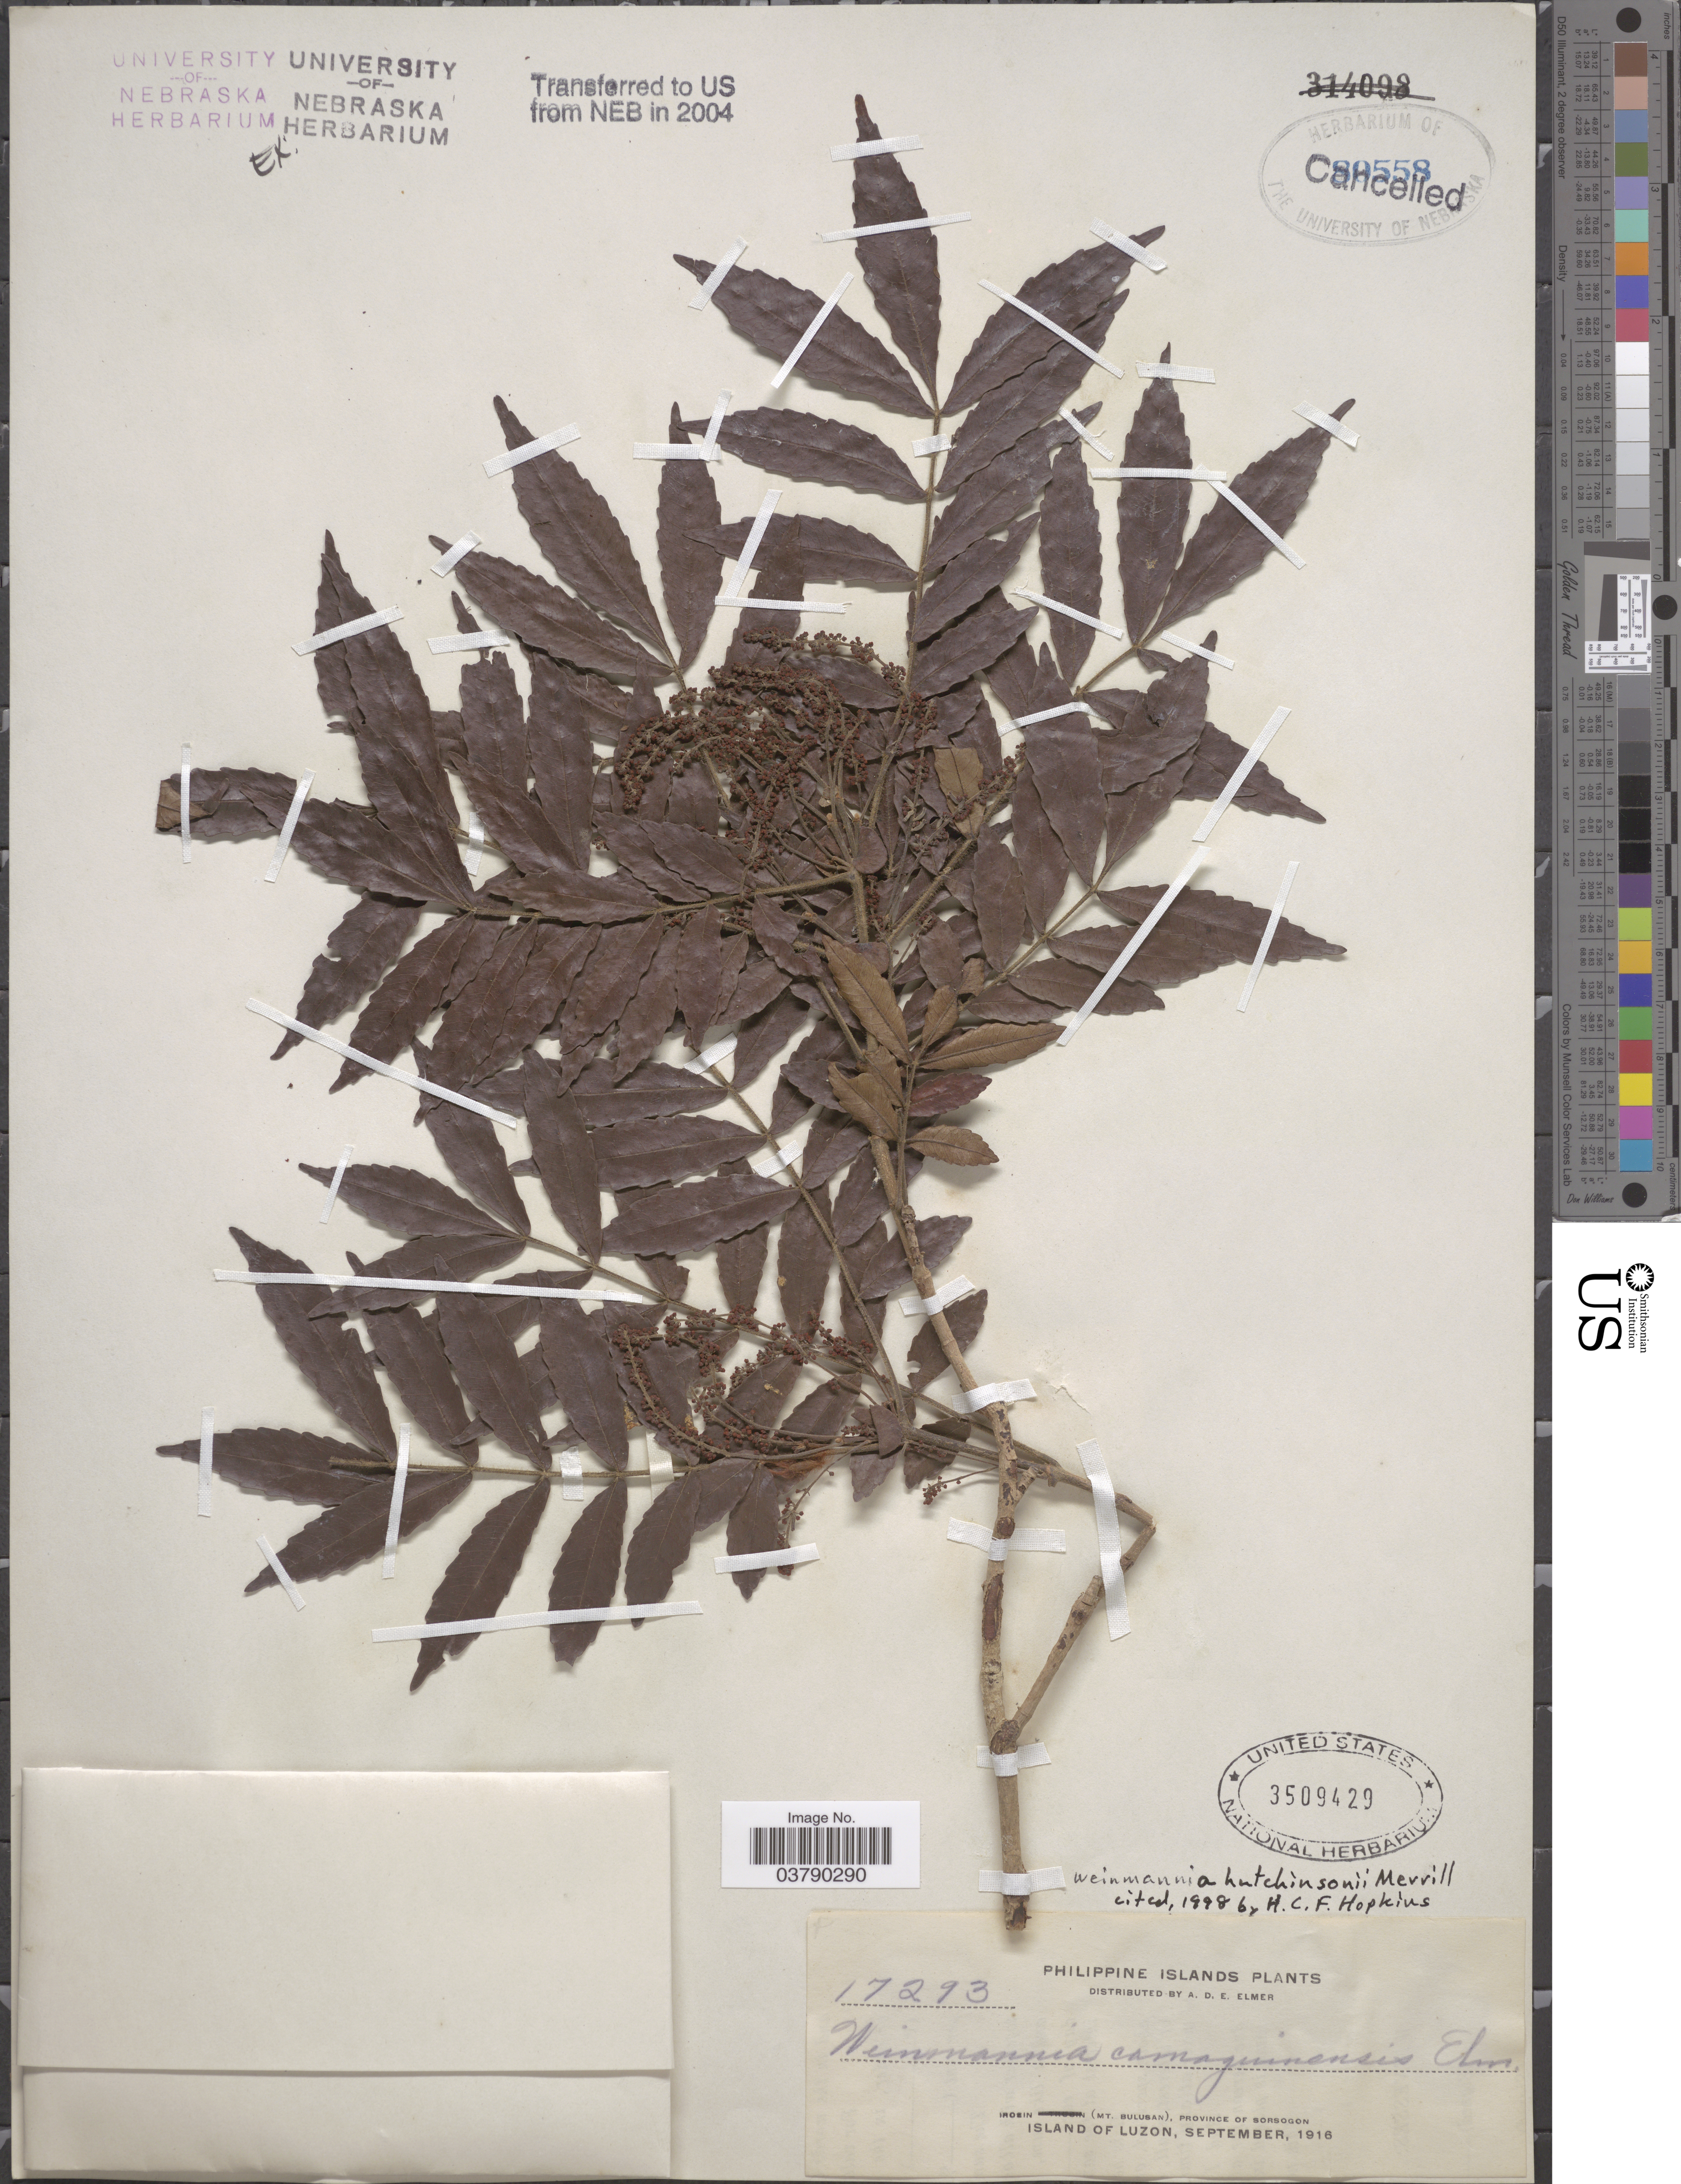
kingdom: Plantae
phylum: Tracheophyta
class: Magnoliopsida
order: Oxalidales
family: Cunoniaceae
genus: Pterophylla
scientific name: Pterophylla hutchinsonii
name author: (Merr.) Pillon & H.C. Hopkins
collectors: A. D. E. Elmer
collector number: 17293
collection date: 1916-09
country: Philippines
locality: Philippine Islands. Irosin (Mt. Bulusan), Province of Sorsogon. Island of Luzon.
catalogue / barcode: US 3509429